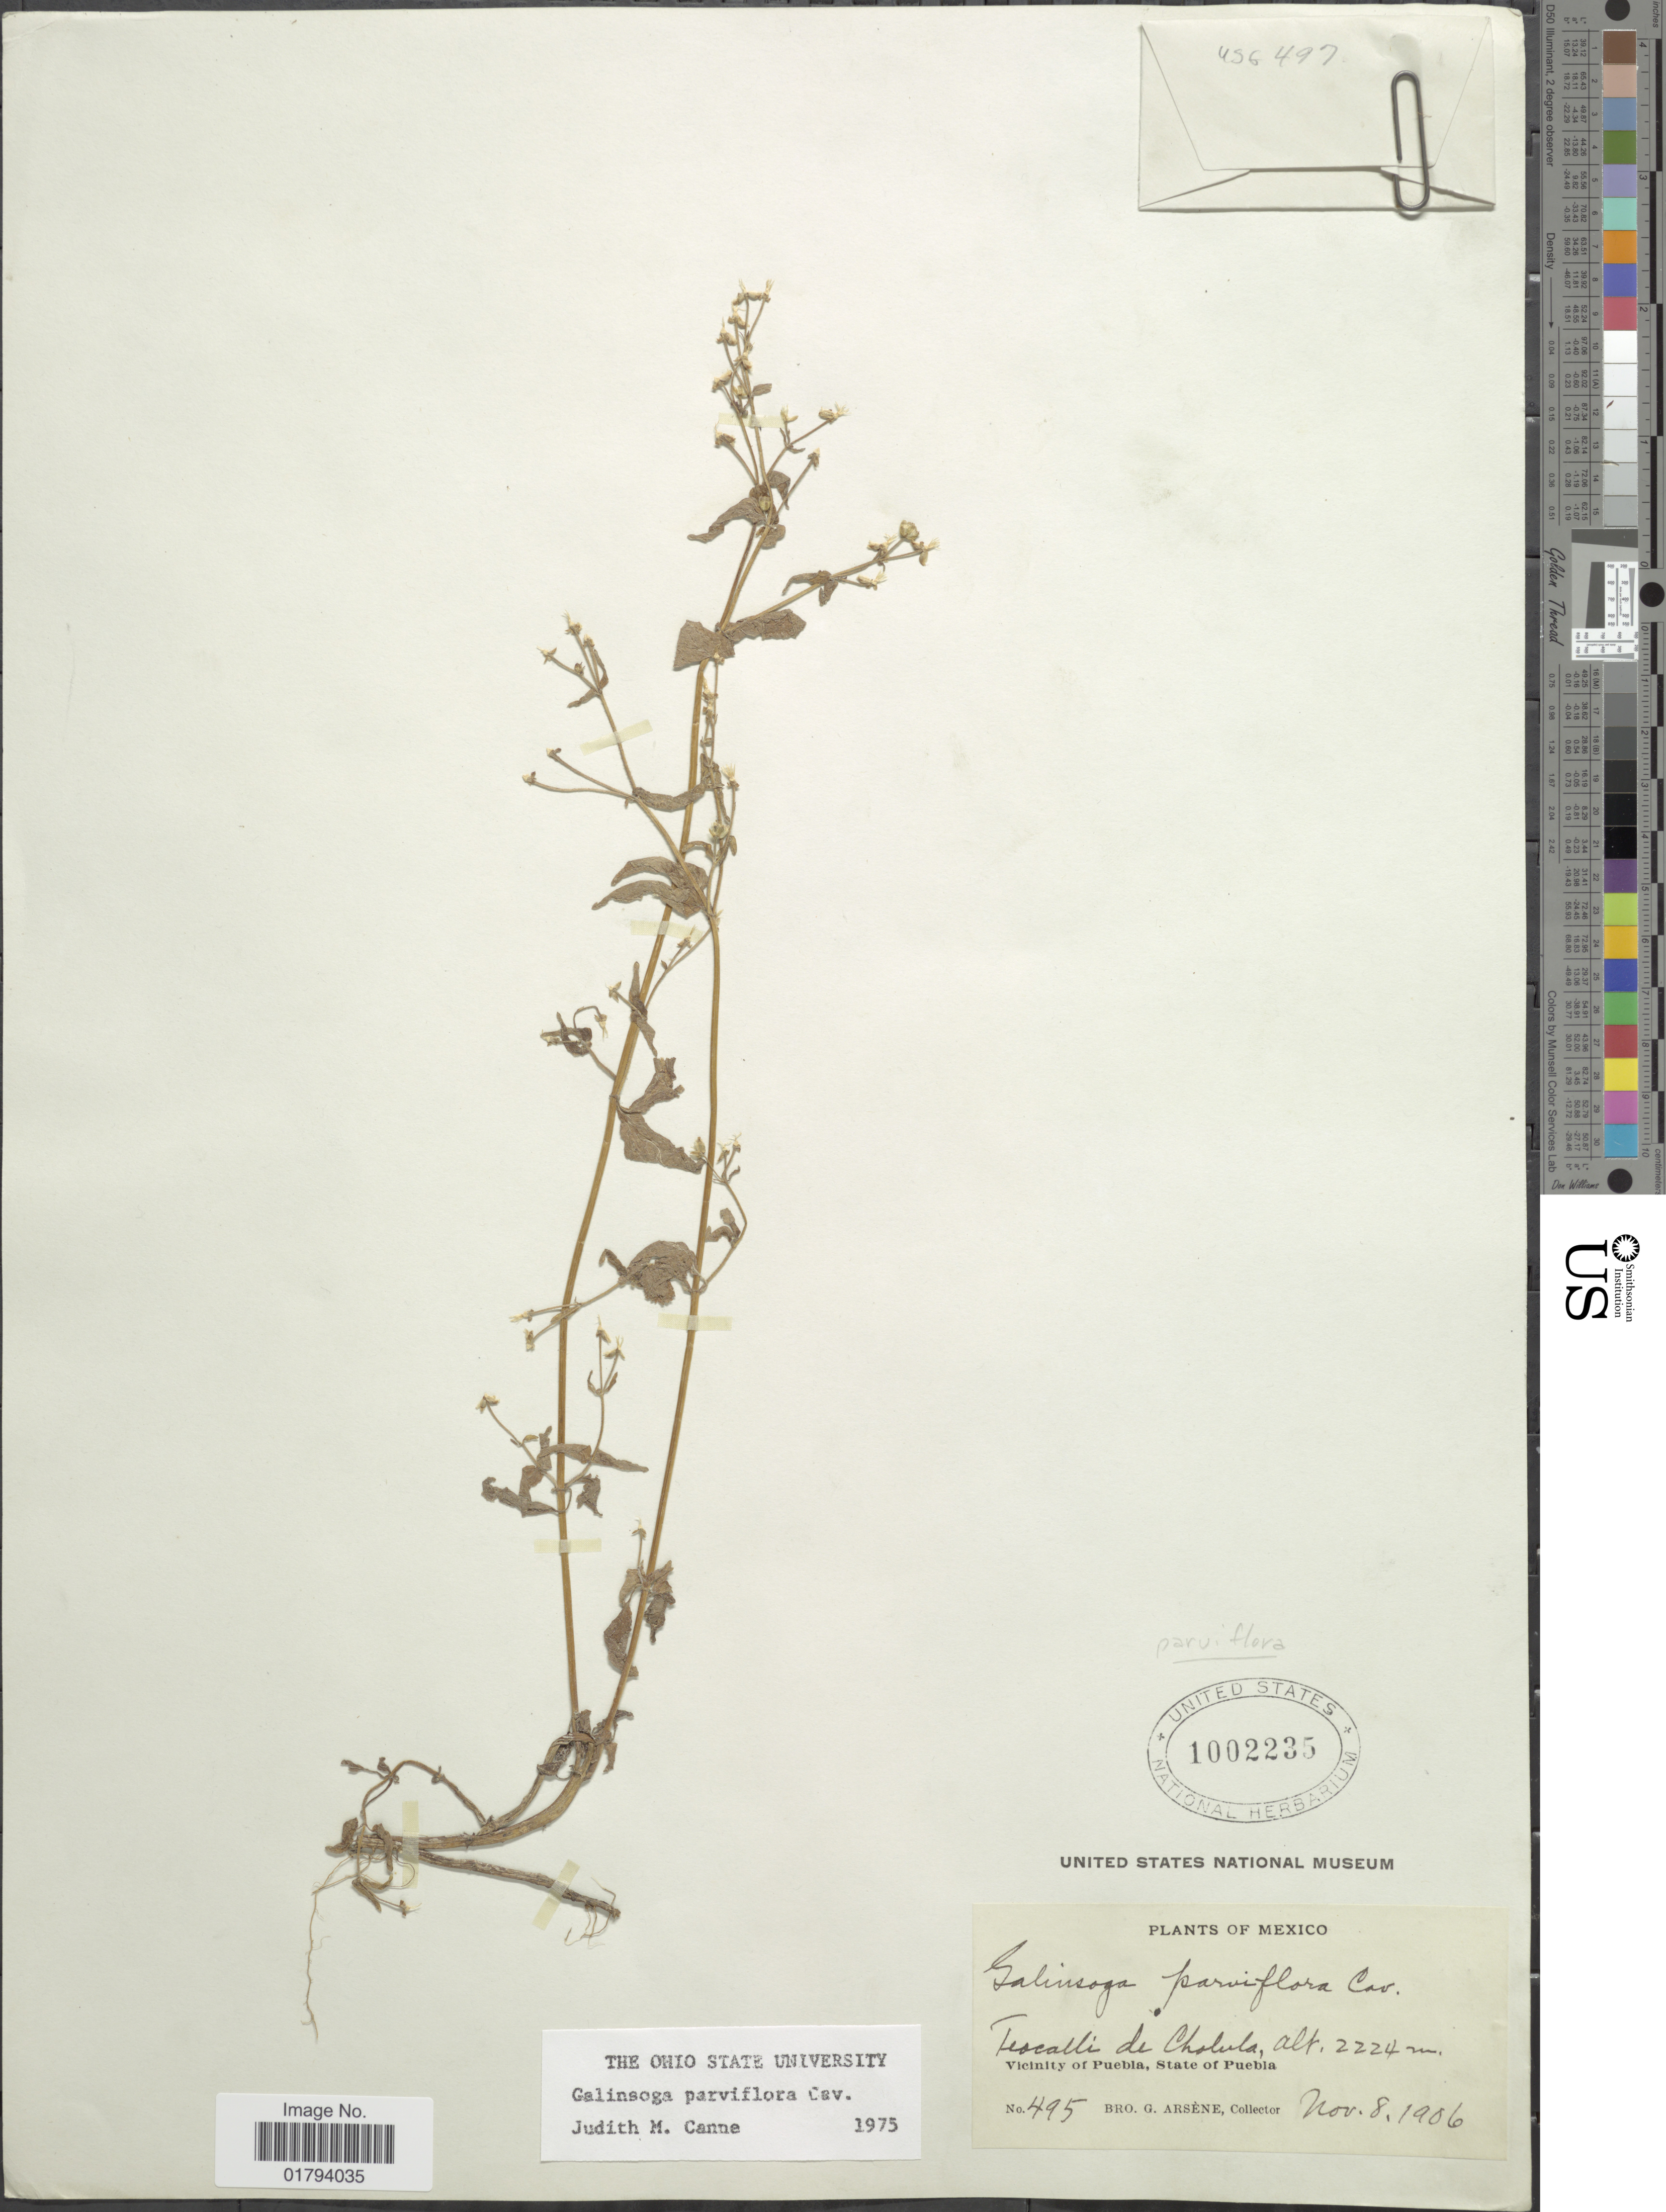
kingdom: Plantae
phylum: Tracheophyta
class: Magnoliopsida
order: Asterales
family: Asteraceae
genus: Galinsoga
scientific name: Galinsoga parviflora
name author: Cav.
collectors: Bro. G. Arsène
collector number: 495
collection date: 1906-11-08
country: Mexico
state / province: Puebla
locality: Teocalli de Cholula, Vicinity of Puebla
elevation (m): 2224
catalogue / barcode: US 1002235